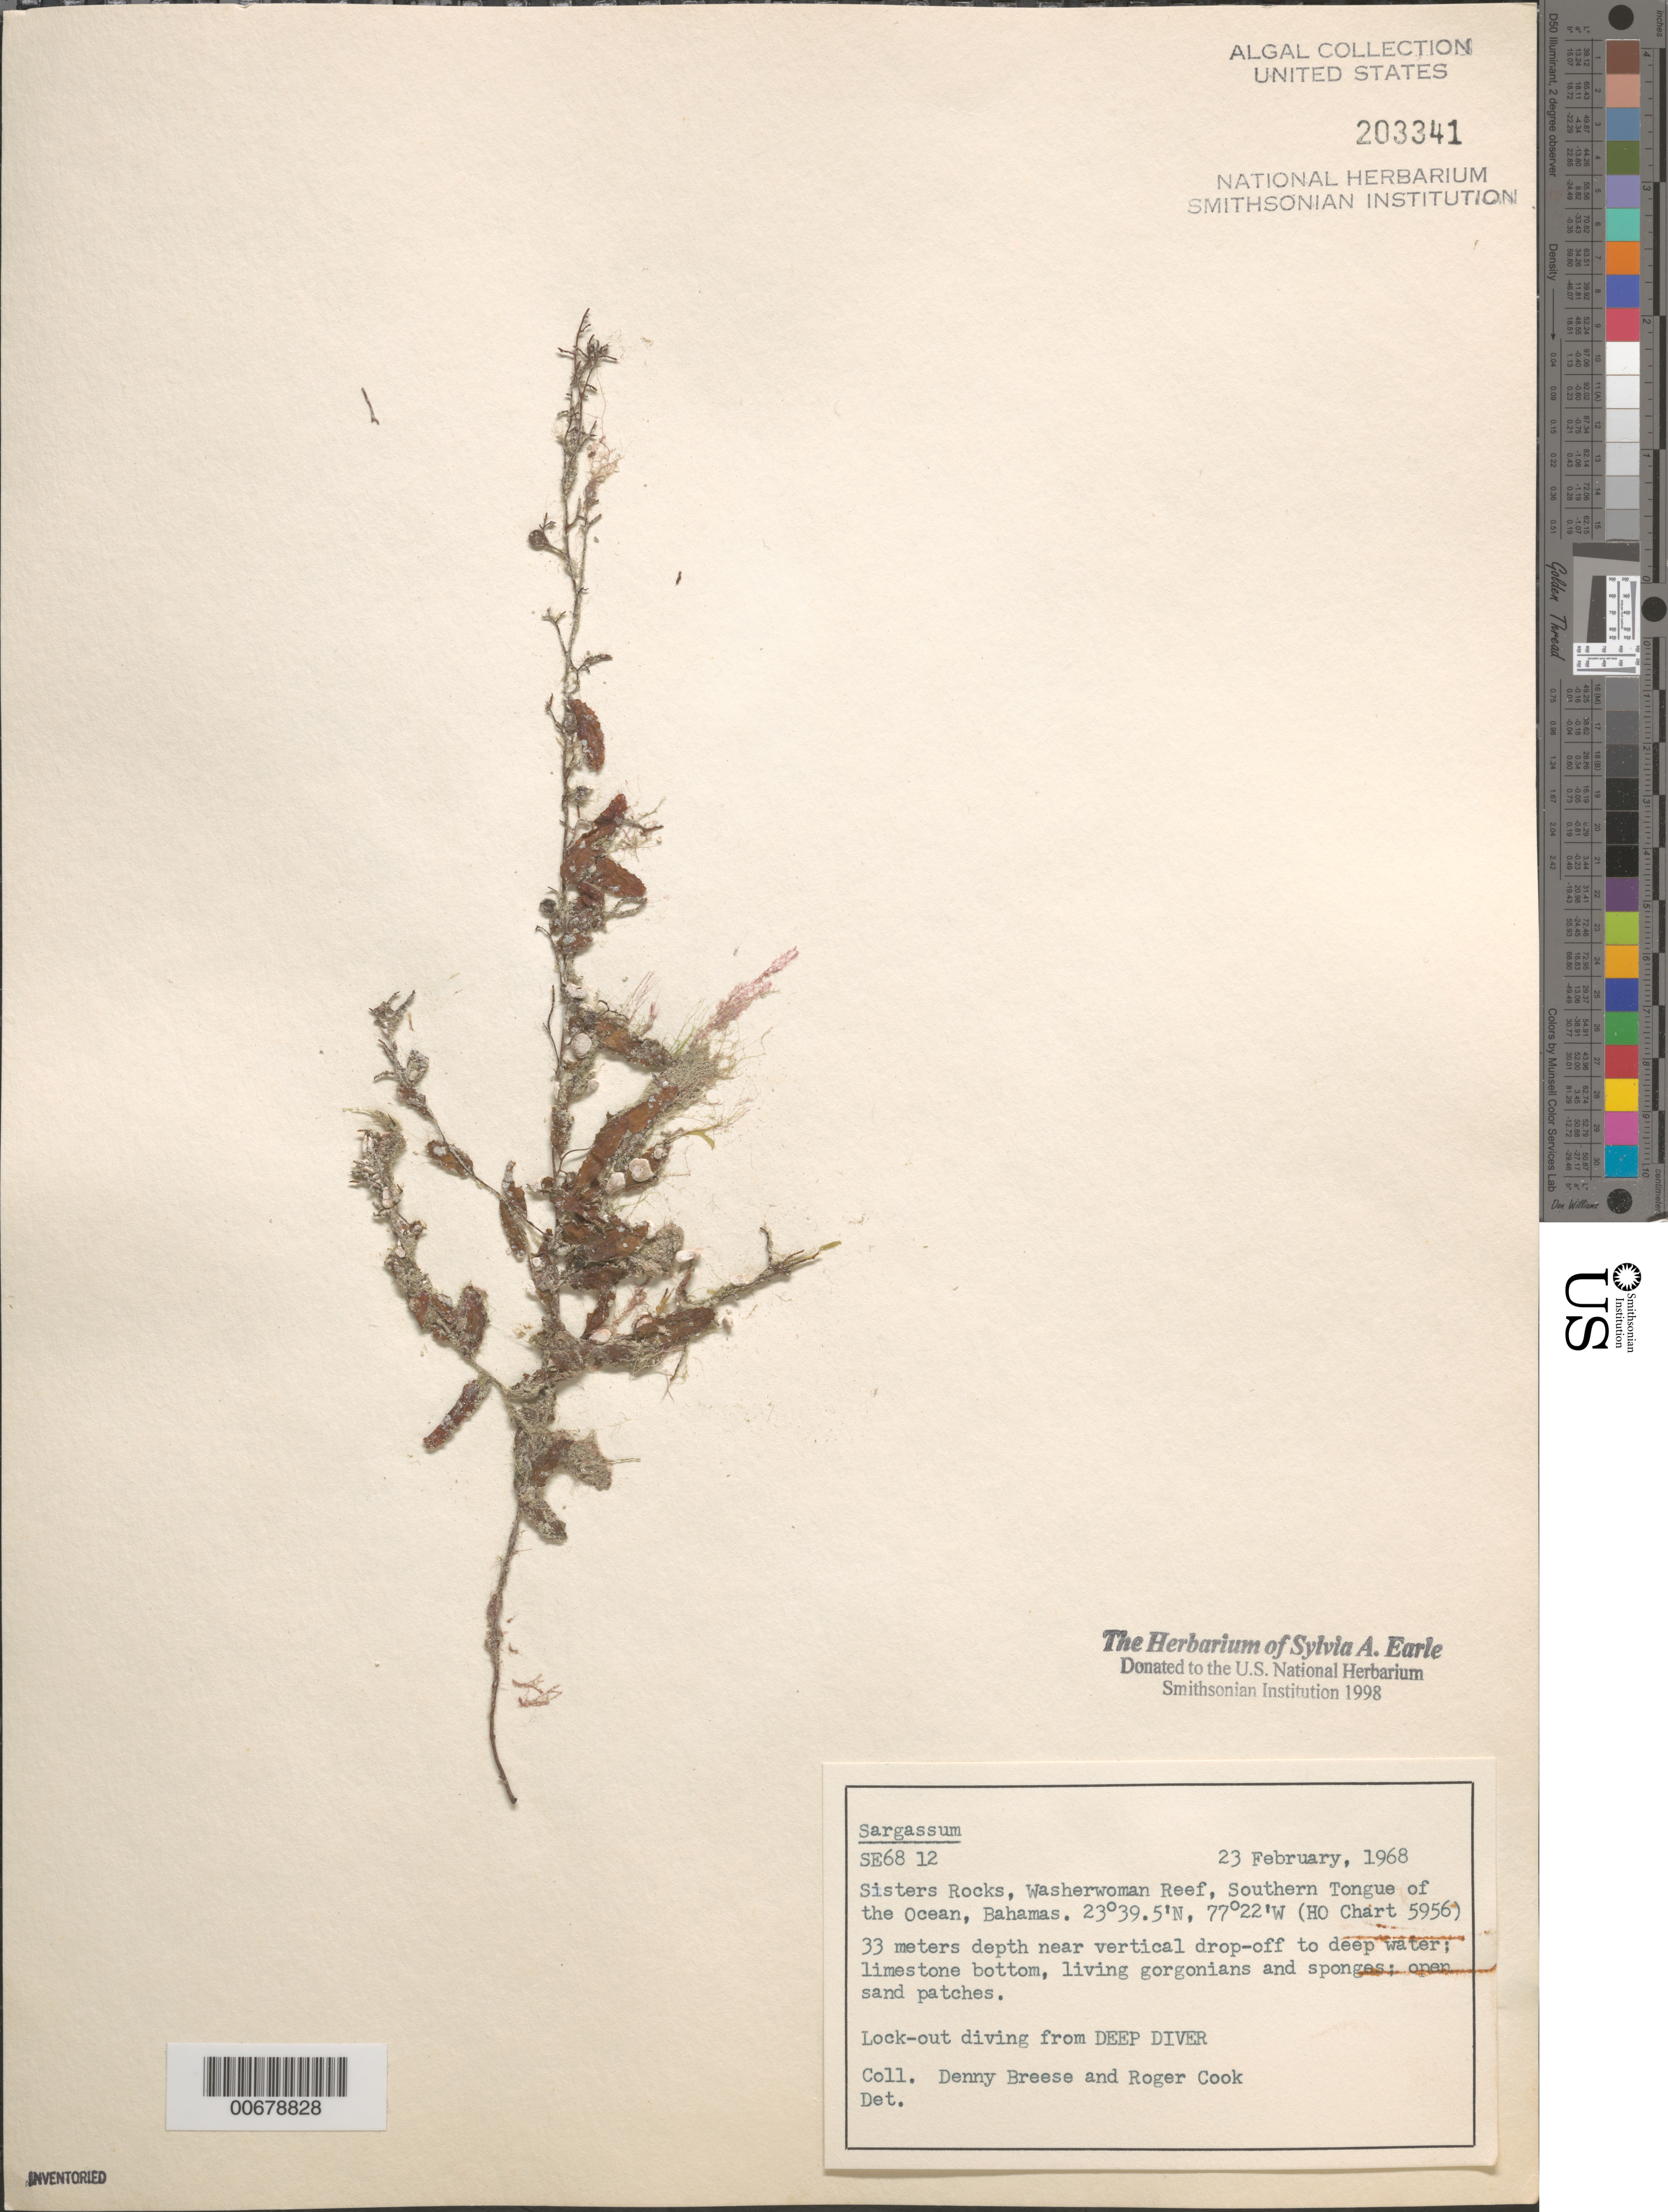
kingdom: Chromista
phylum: Ochrophyta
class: Phaeophyceae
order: Fucales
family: Sargassaceae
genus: Sargassum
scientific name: Sargassum sp.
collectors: D. Breese & R. Cook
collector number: SE 6812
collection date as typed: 23 Feb 1968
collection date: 1968-02-23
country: Bahamas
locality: Sisters Rocks, Washerwoman Reef, Southern Tongue of the Ocean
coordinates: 23 39.5' N, 77 22' W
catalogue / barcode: US 203341